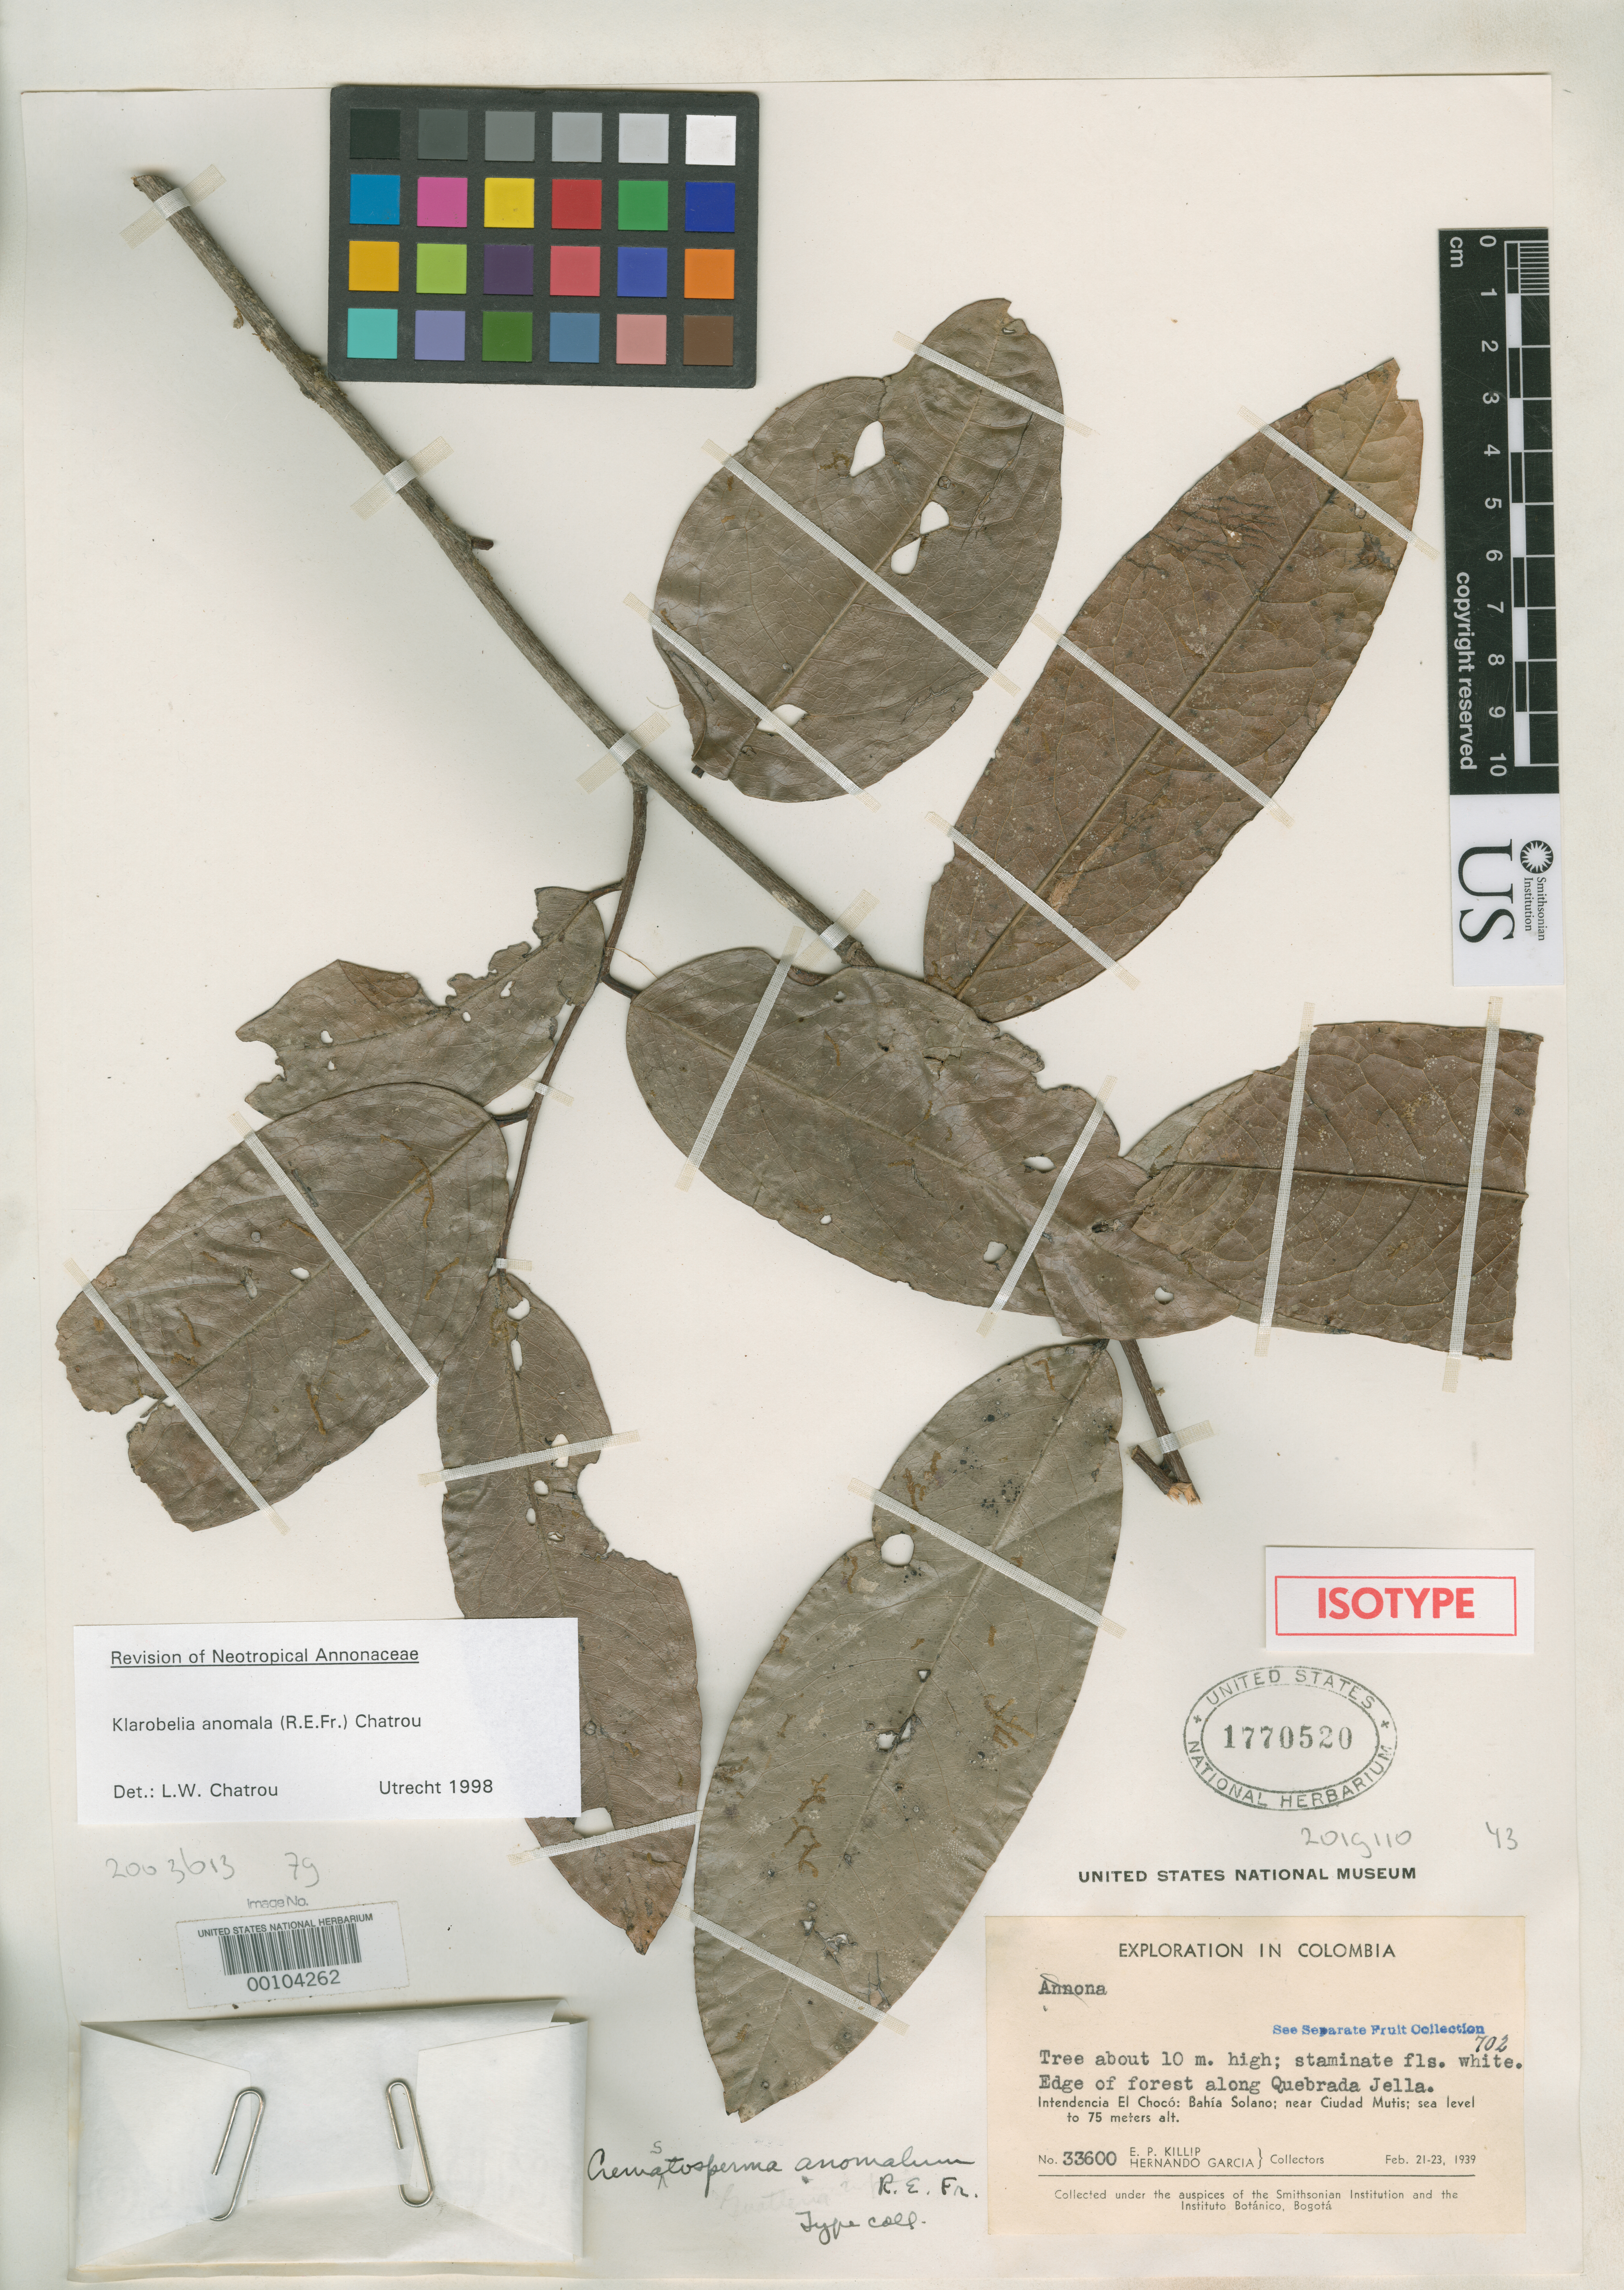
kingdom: Plantae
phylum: Tracheophyta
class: Magnoliopsida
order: Magnoliales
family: Annonaceae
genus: Cremastosperma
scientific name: Cremastosperma anomalum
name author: R.E. Fr.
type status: Isotype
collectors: E. P. Killip & H. García Barriga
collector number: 33600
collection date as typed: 21 Feb 1939 to 23 Feb 1939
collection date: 1939-02-21/1939-02-23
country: Colombia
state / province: Chocó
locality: Bahia Solano, near Cuidad Mutis, along Quebrada Jella.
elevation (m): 0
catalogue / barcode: US 1770520